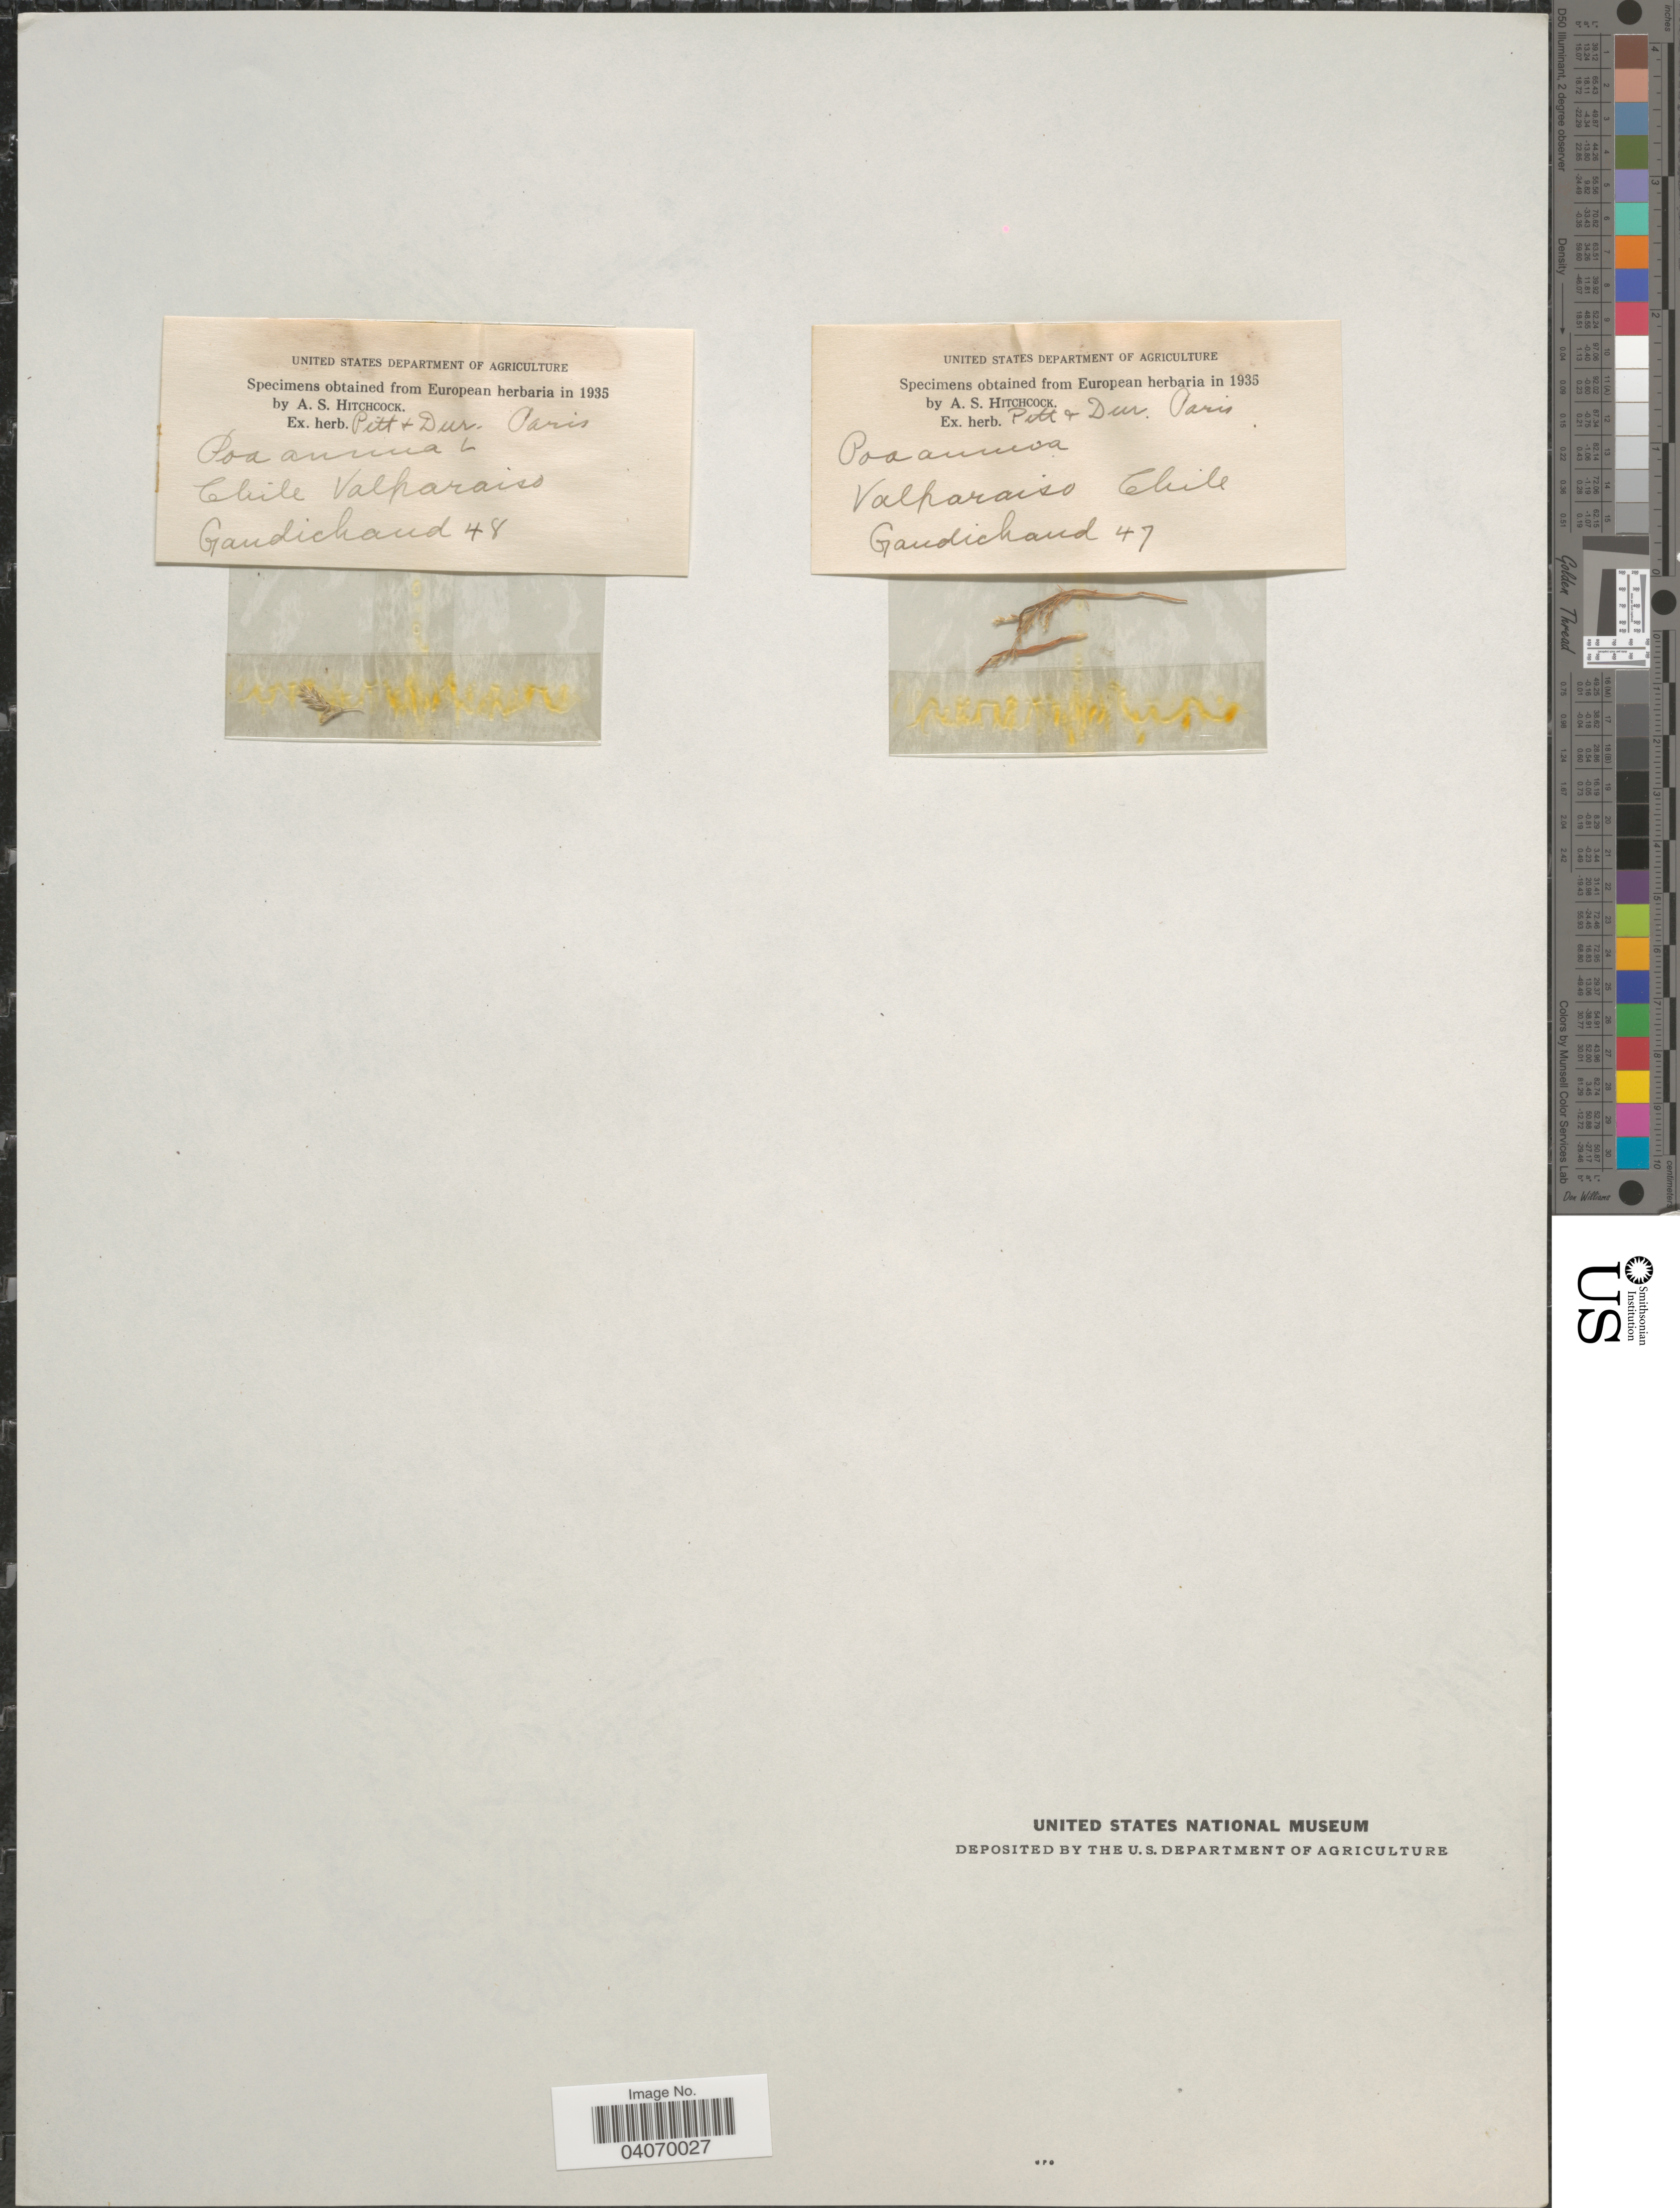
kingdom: Plantae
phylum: Tracheophyta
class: Liliopsida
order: Poales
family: Poaceae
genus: Poa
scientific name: Poa annua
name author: L.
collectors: -. Gaudichaud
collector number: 48/47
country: Chile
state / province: Valparaíso (V)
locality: Valparaiso.